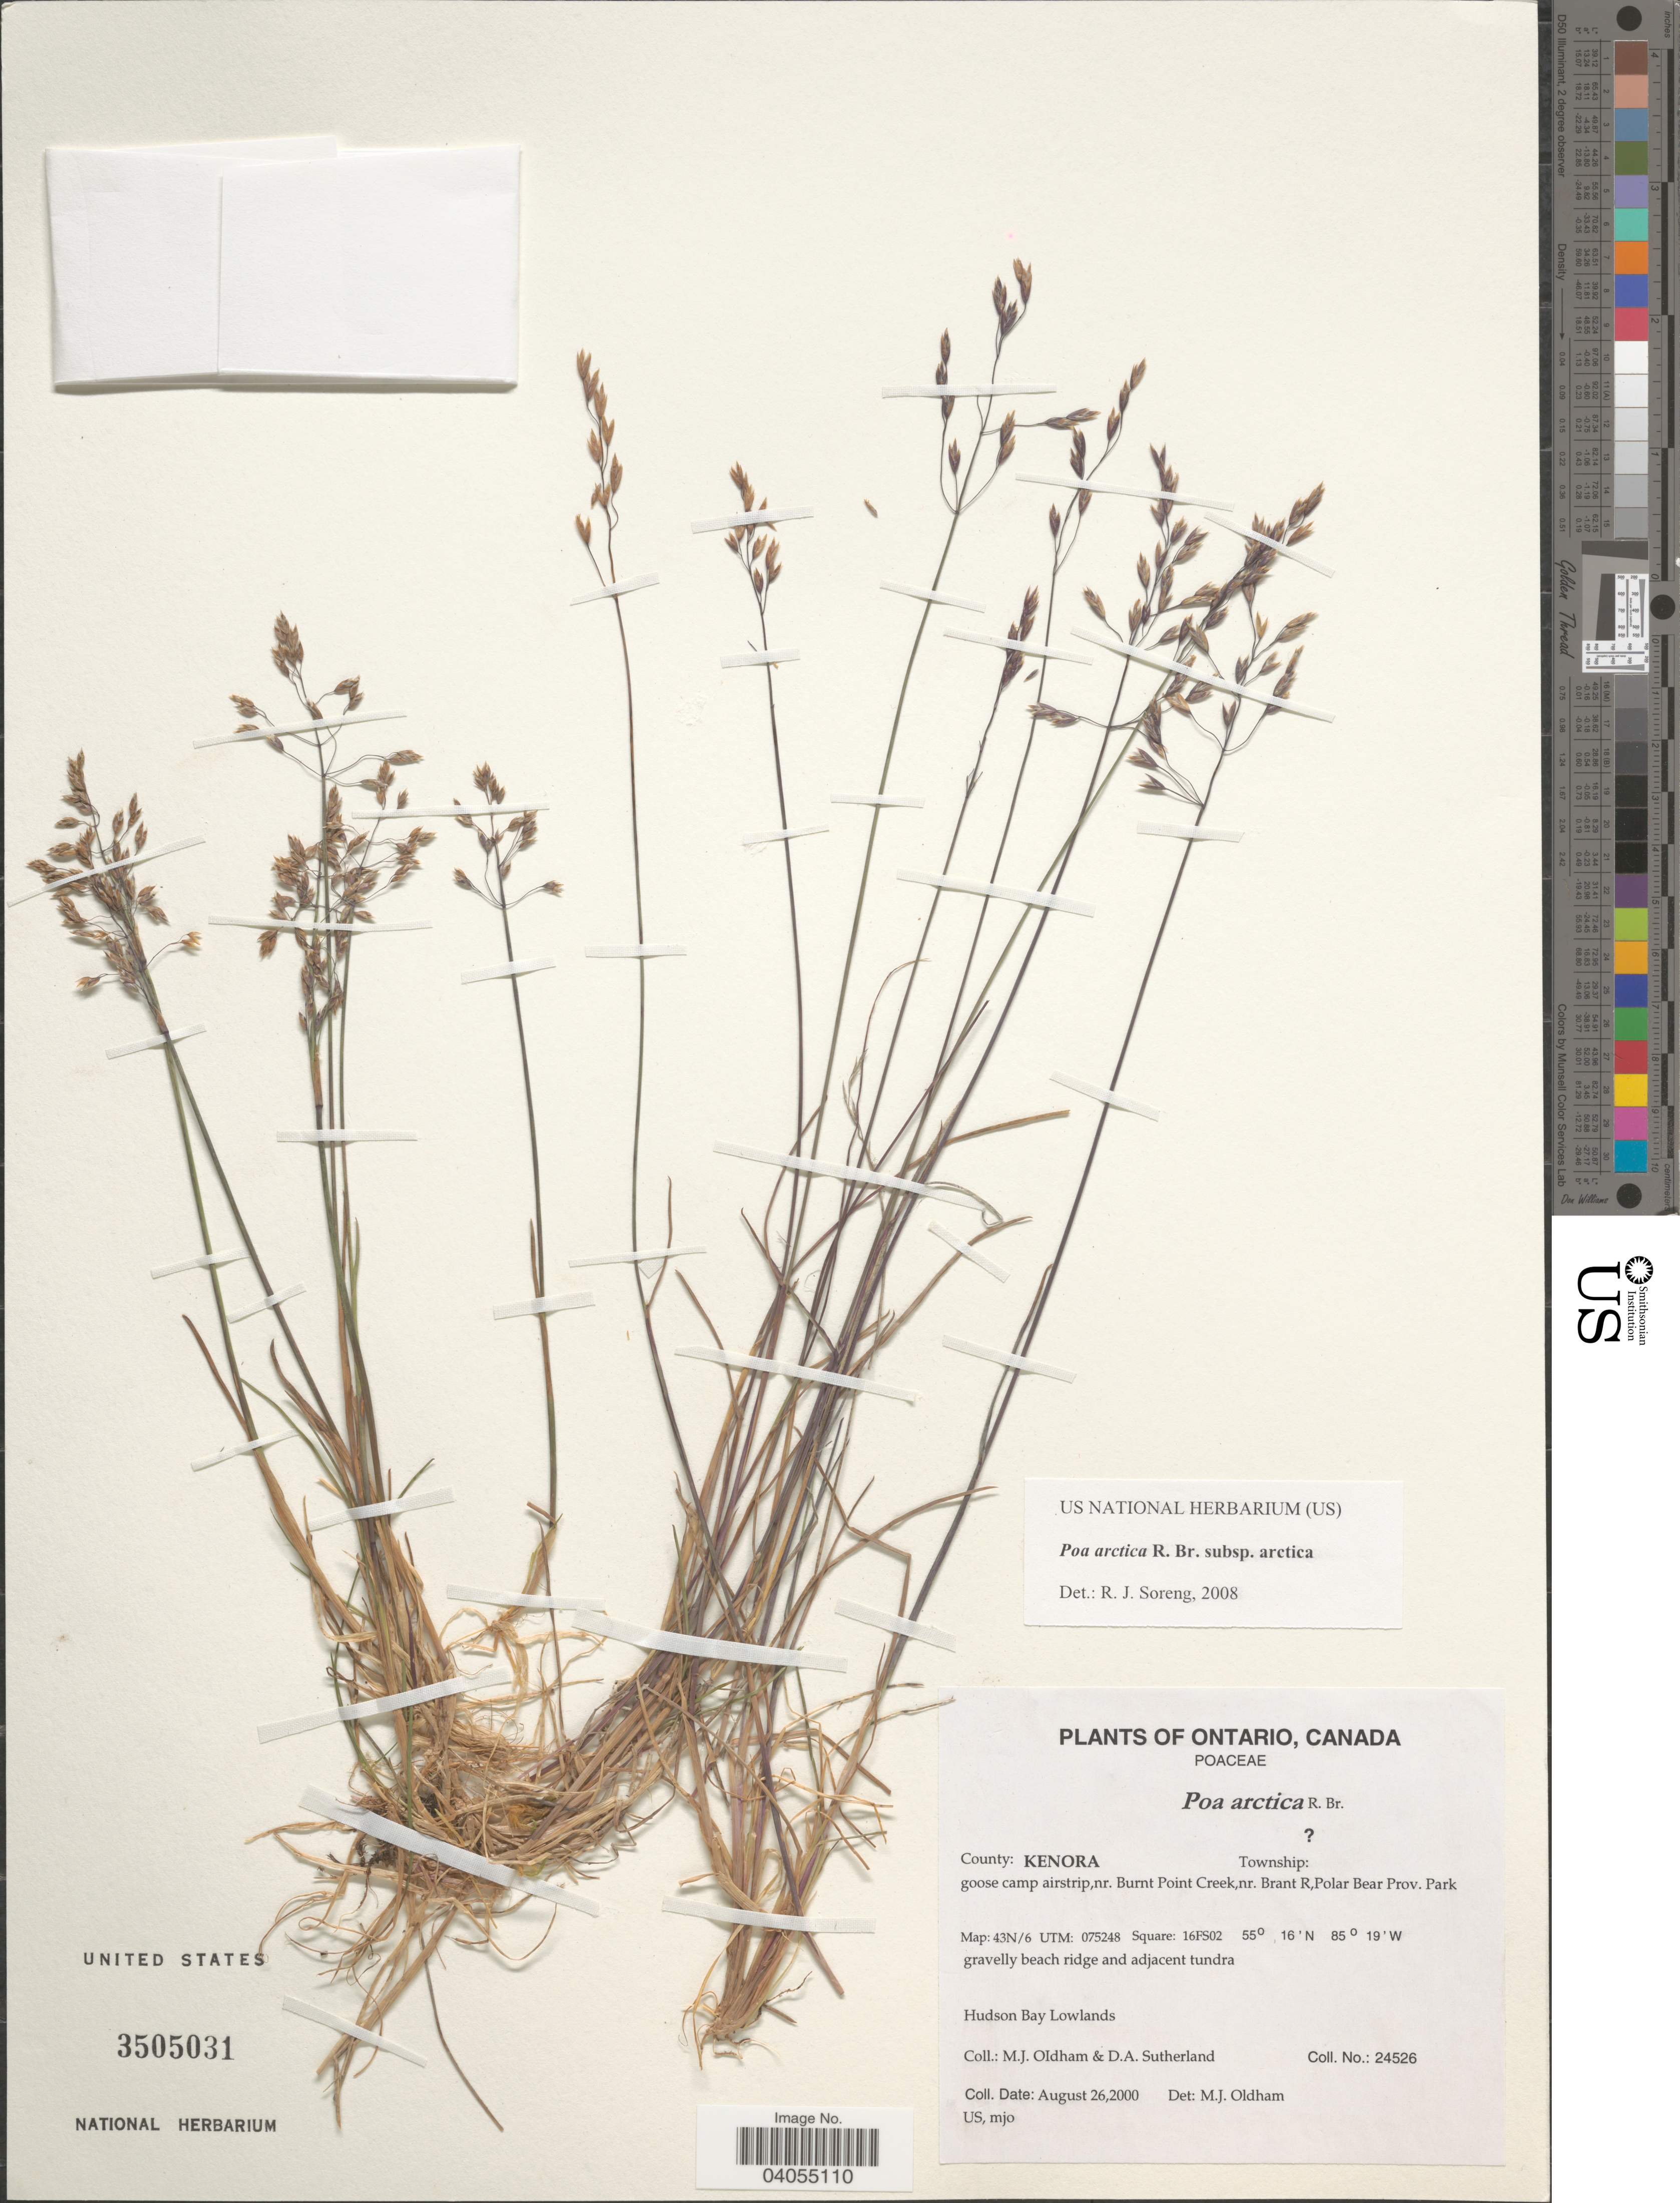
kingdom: Plantae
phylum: Tracheophyta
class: Liliopsida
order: Poales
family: Poaceae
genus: Poa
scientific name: Poa arctica subsp. arctica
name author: R. Br.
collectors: M. Oldham & D. Sutherland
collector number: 24526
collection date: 2000-08-26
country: Canada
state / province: Ontario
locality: County: Kenora. Goose camp airstrip, nr. Burnt Point Creek, nr. Brant R, Polar Bear Prov. Park. Map: 43N/6 UTM: 075248 Square: 16FS02. Hudson Bay Lowlands.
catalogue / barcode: US 3505031